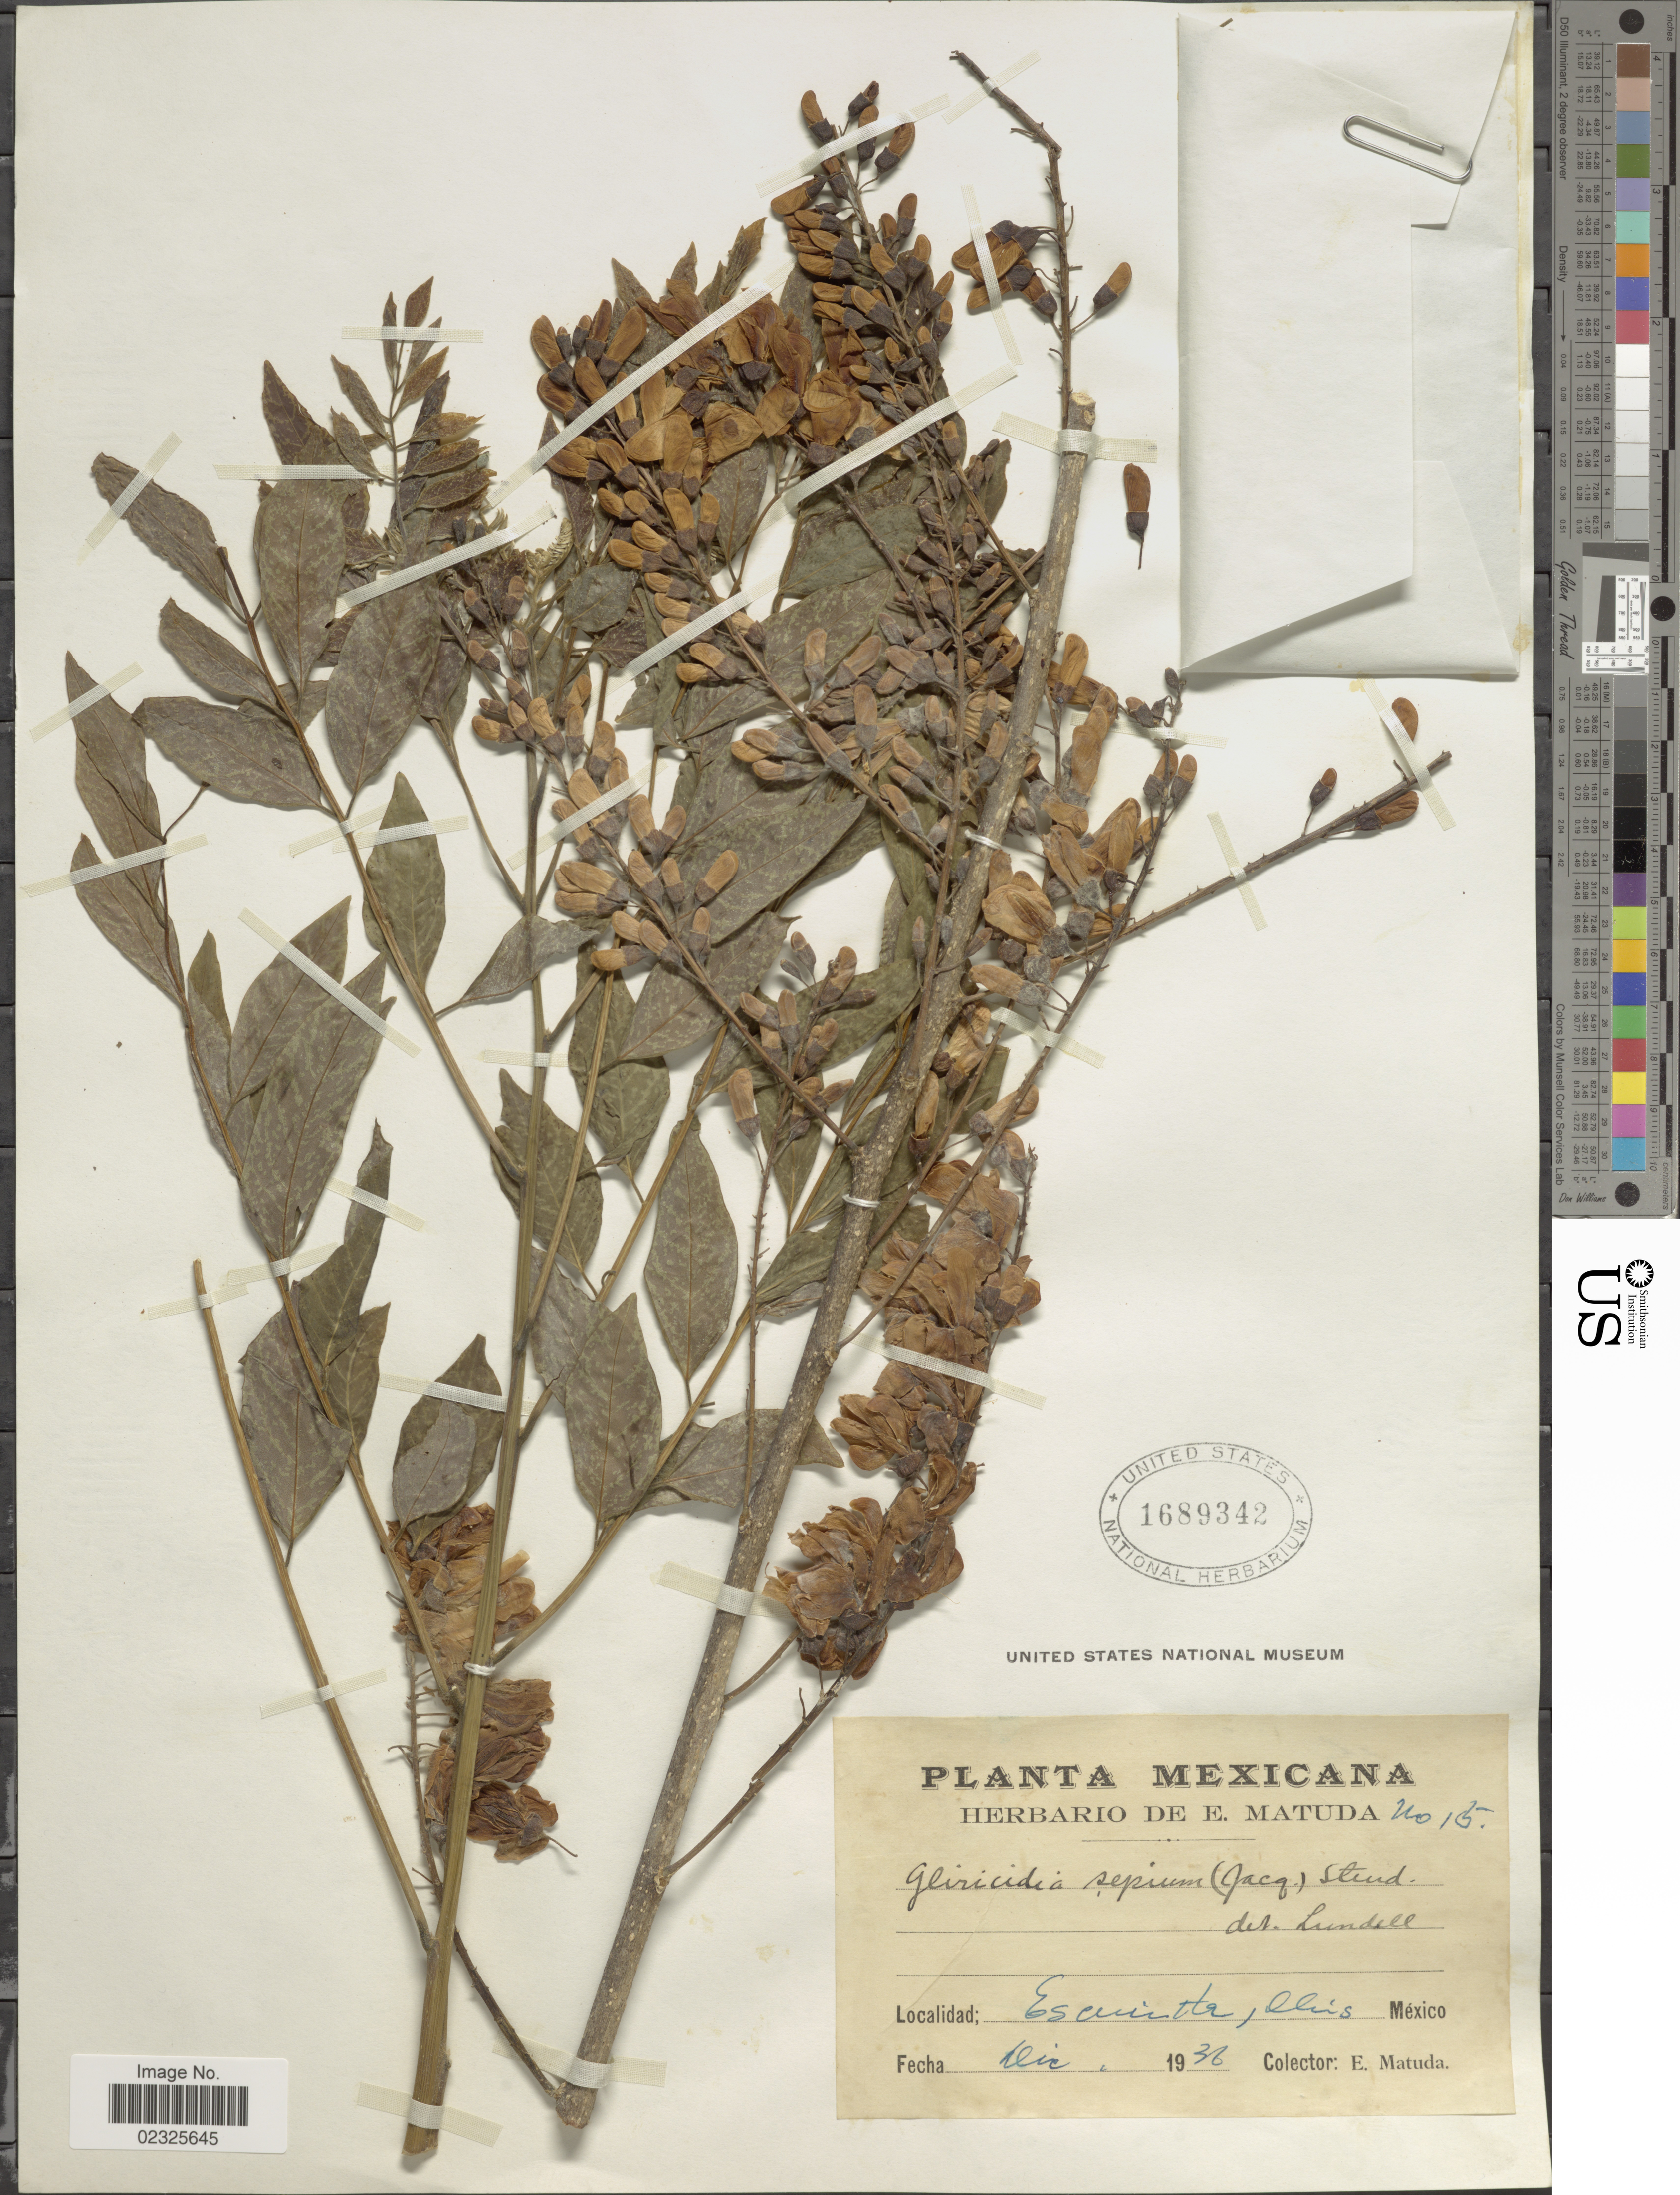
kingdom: Plantae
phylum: Tracheophyta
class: Magnoliopsida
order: Fabales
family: Fabaceae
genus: Gliricidia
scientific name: Gliricidia sepium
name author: (Jacq.) Kunth ex Walp.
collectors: E. Matuda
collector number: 15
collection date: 1936-12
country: Mexico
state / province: Chiapas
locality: Escuintla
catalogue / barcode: US 1689342